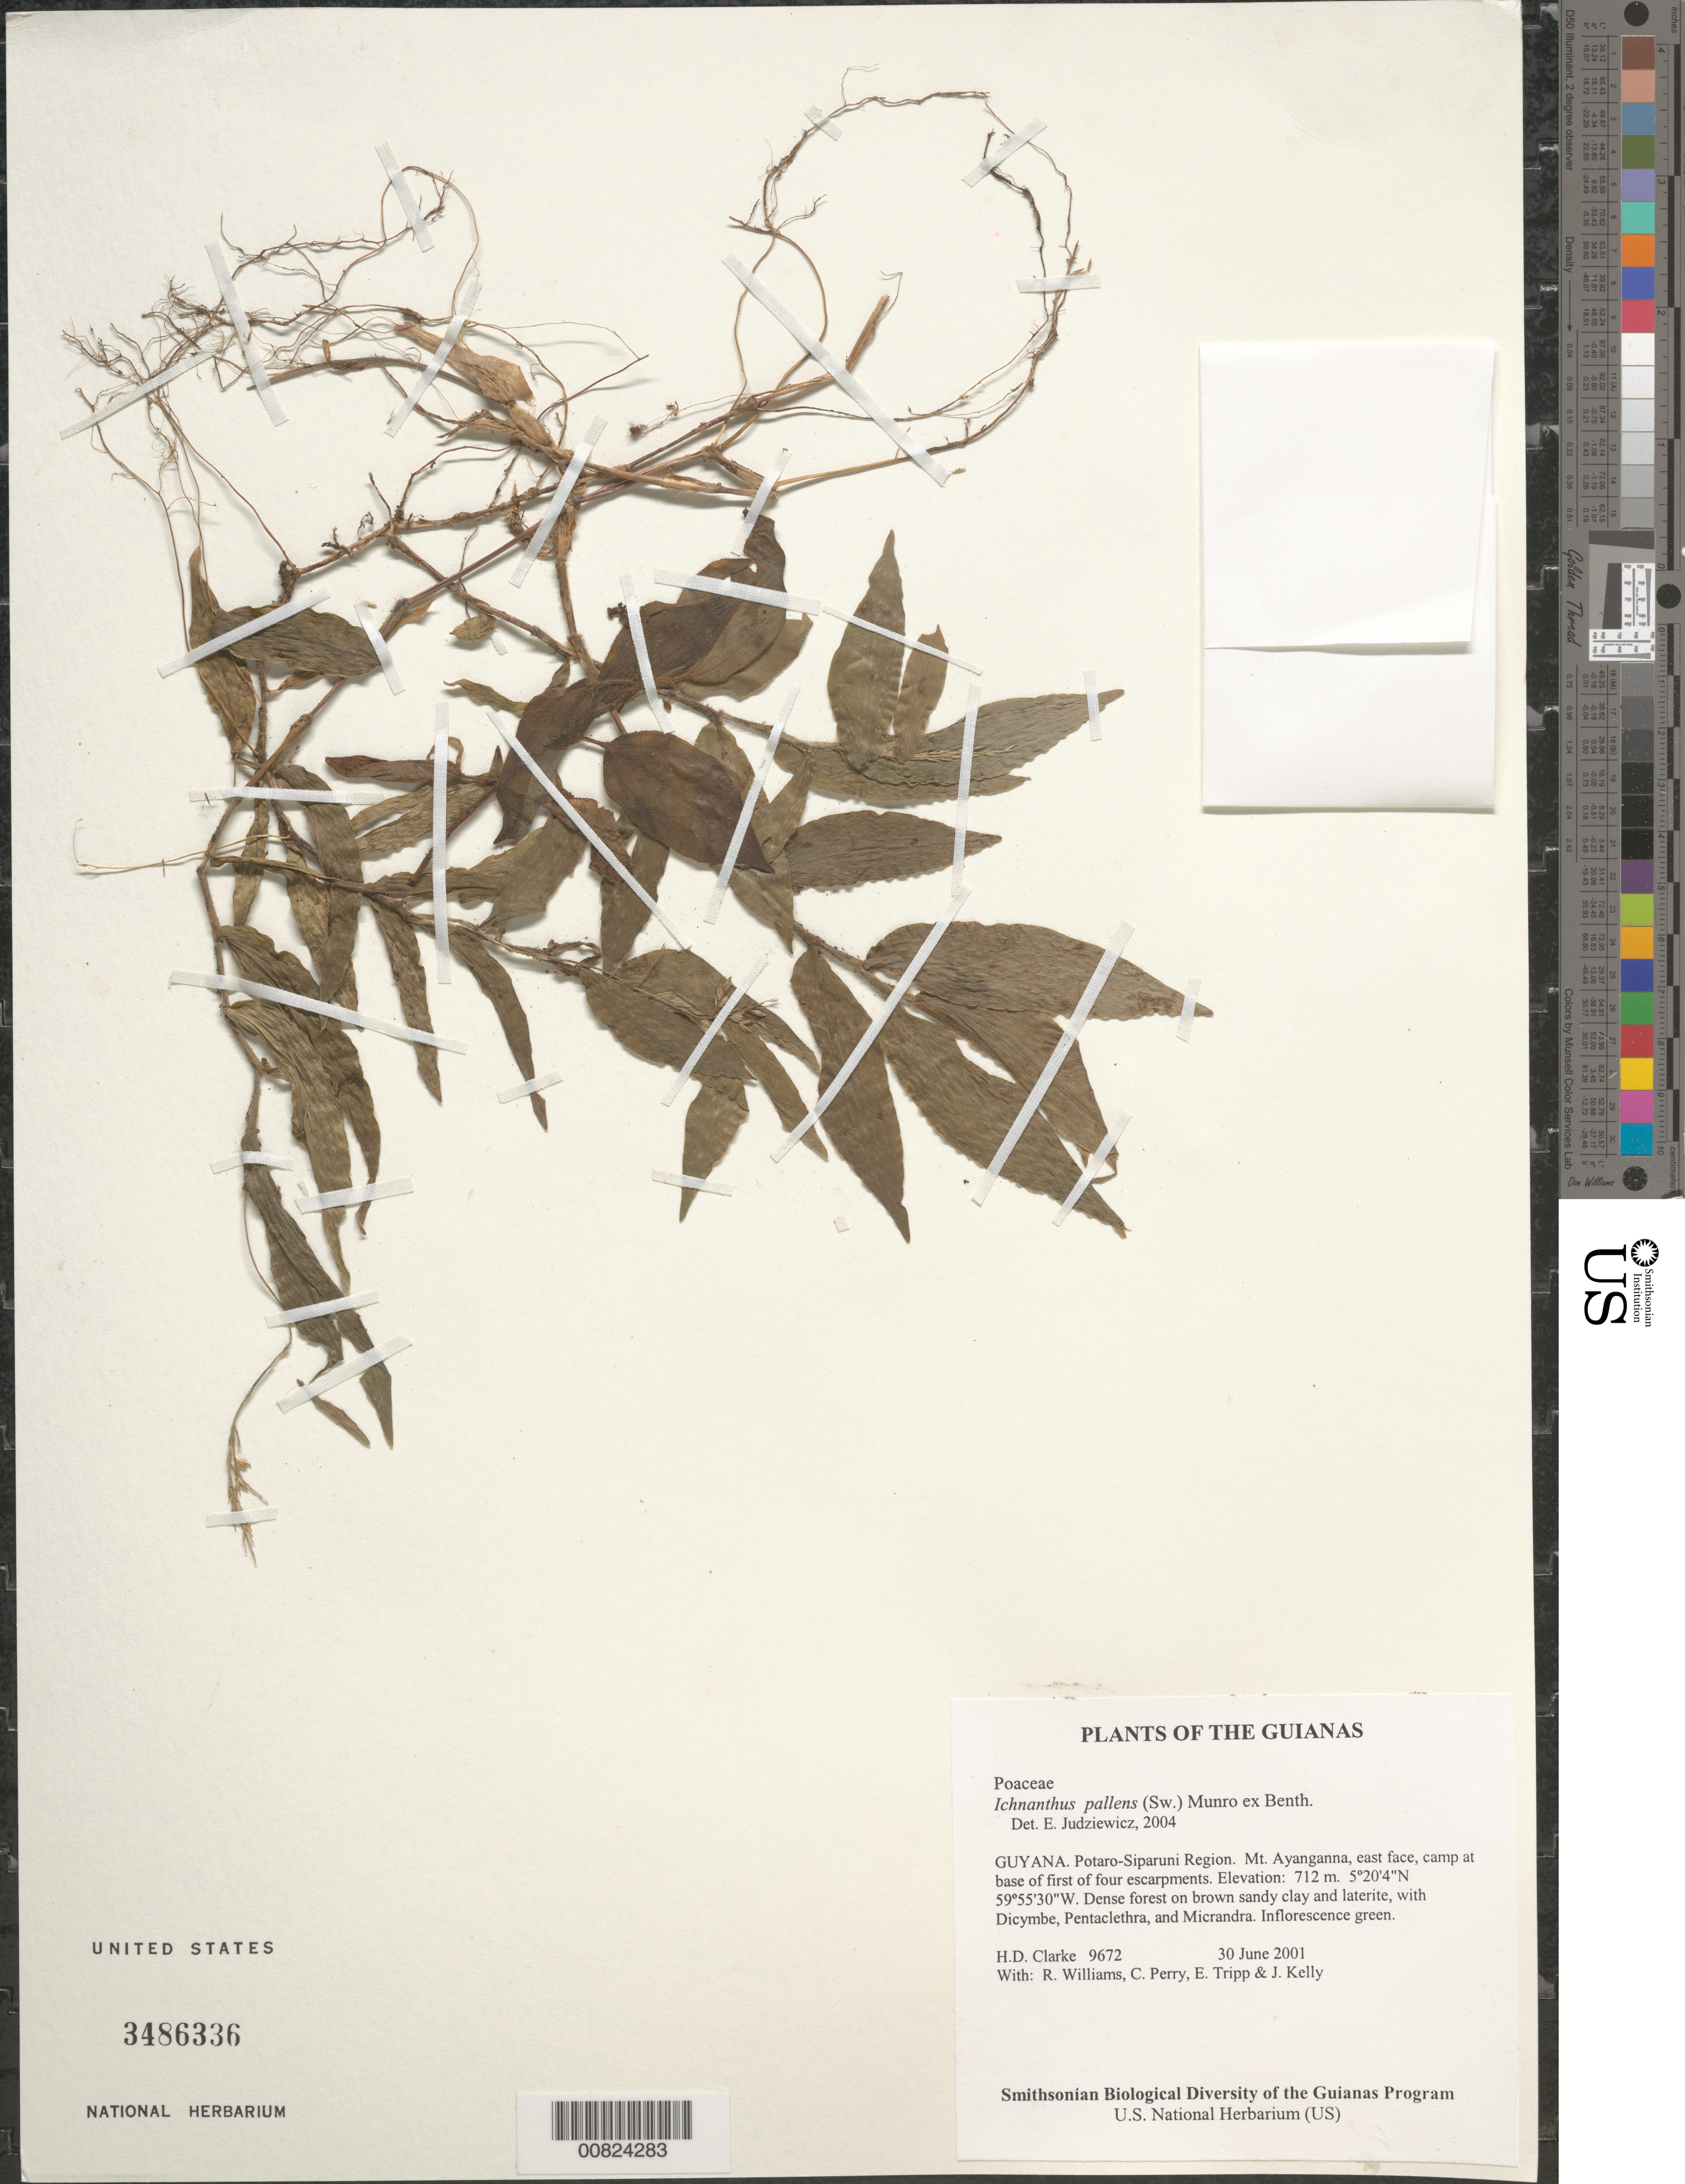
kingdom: Plantae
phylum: Tracheophyta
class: Liliopsida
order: Poales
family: Poaceae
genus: Ichnanthus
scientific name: Ichnanthus pallens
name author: (Sw.) Munro ex Benth.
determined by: Judziewicz, E. J.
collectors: H. D. Clarke, R. Williams, C. Perry, E. Tripp & J. Kelly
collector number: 9672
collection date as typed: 30 June 2001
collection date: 2001-06-30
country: Guyana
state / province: Potaro-Siparuni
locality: Mt. Ayanganna, east face, camp at base of first of four escarpments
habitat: Dense forest on brown sandy clay and laterite, with Dicymbe, Pentaclethra, and Micrandra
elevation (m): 712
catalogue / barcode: US 3486336